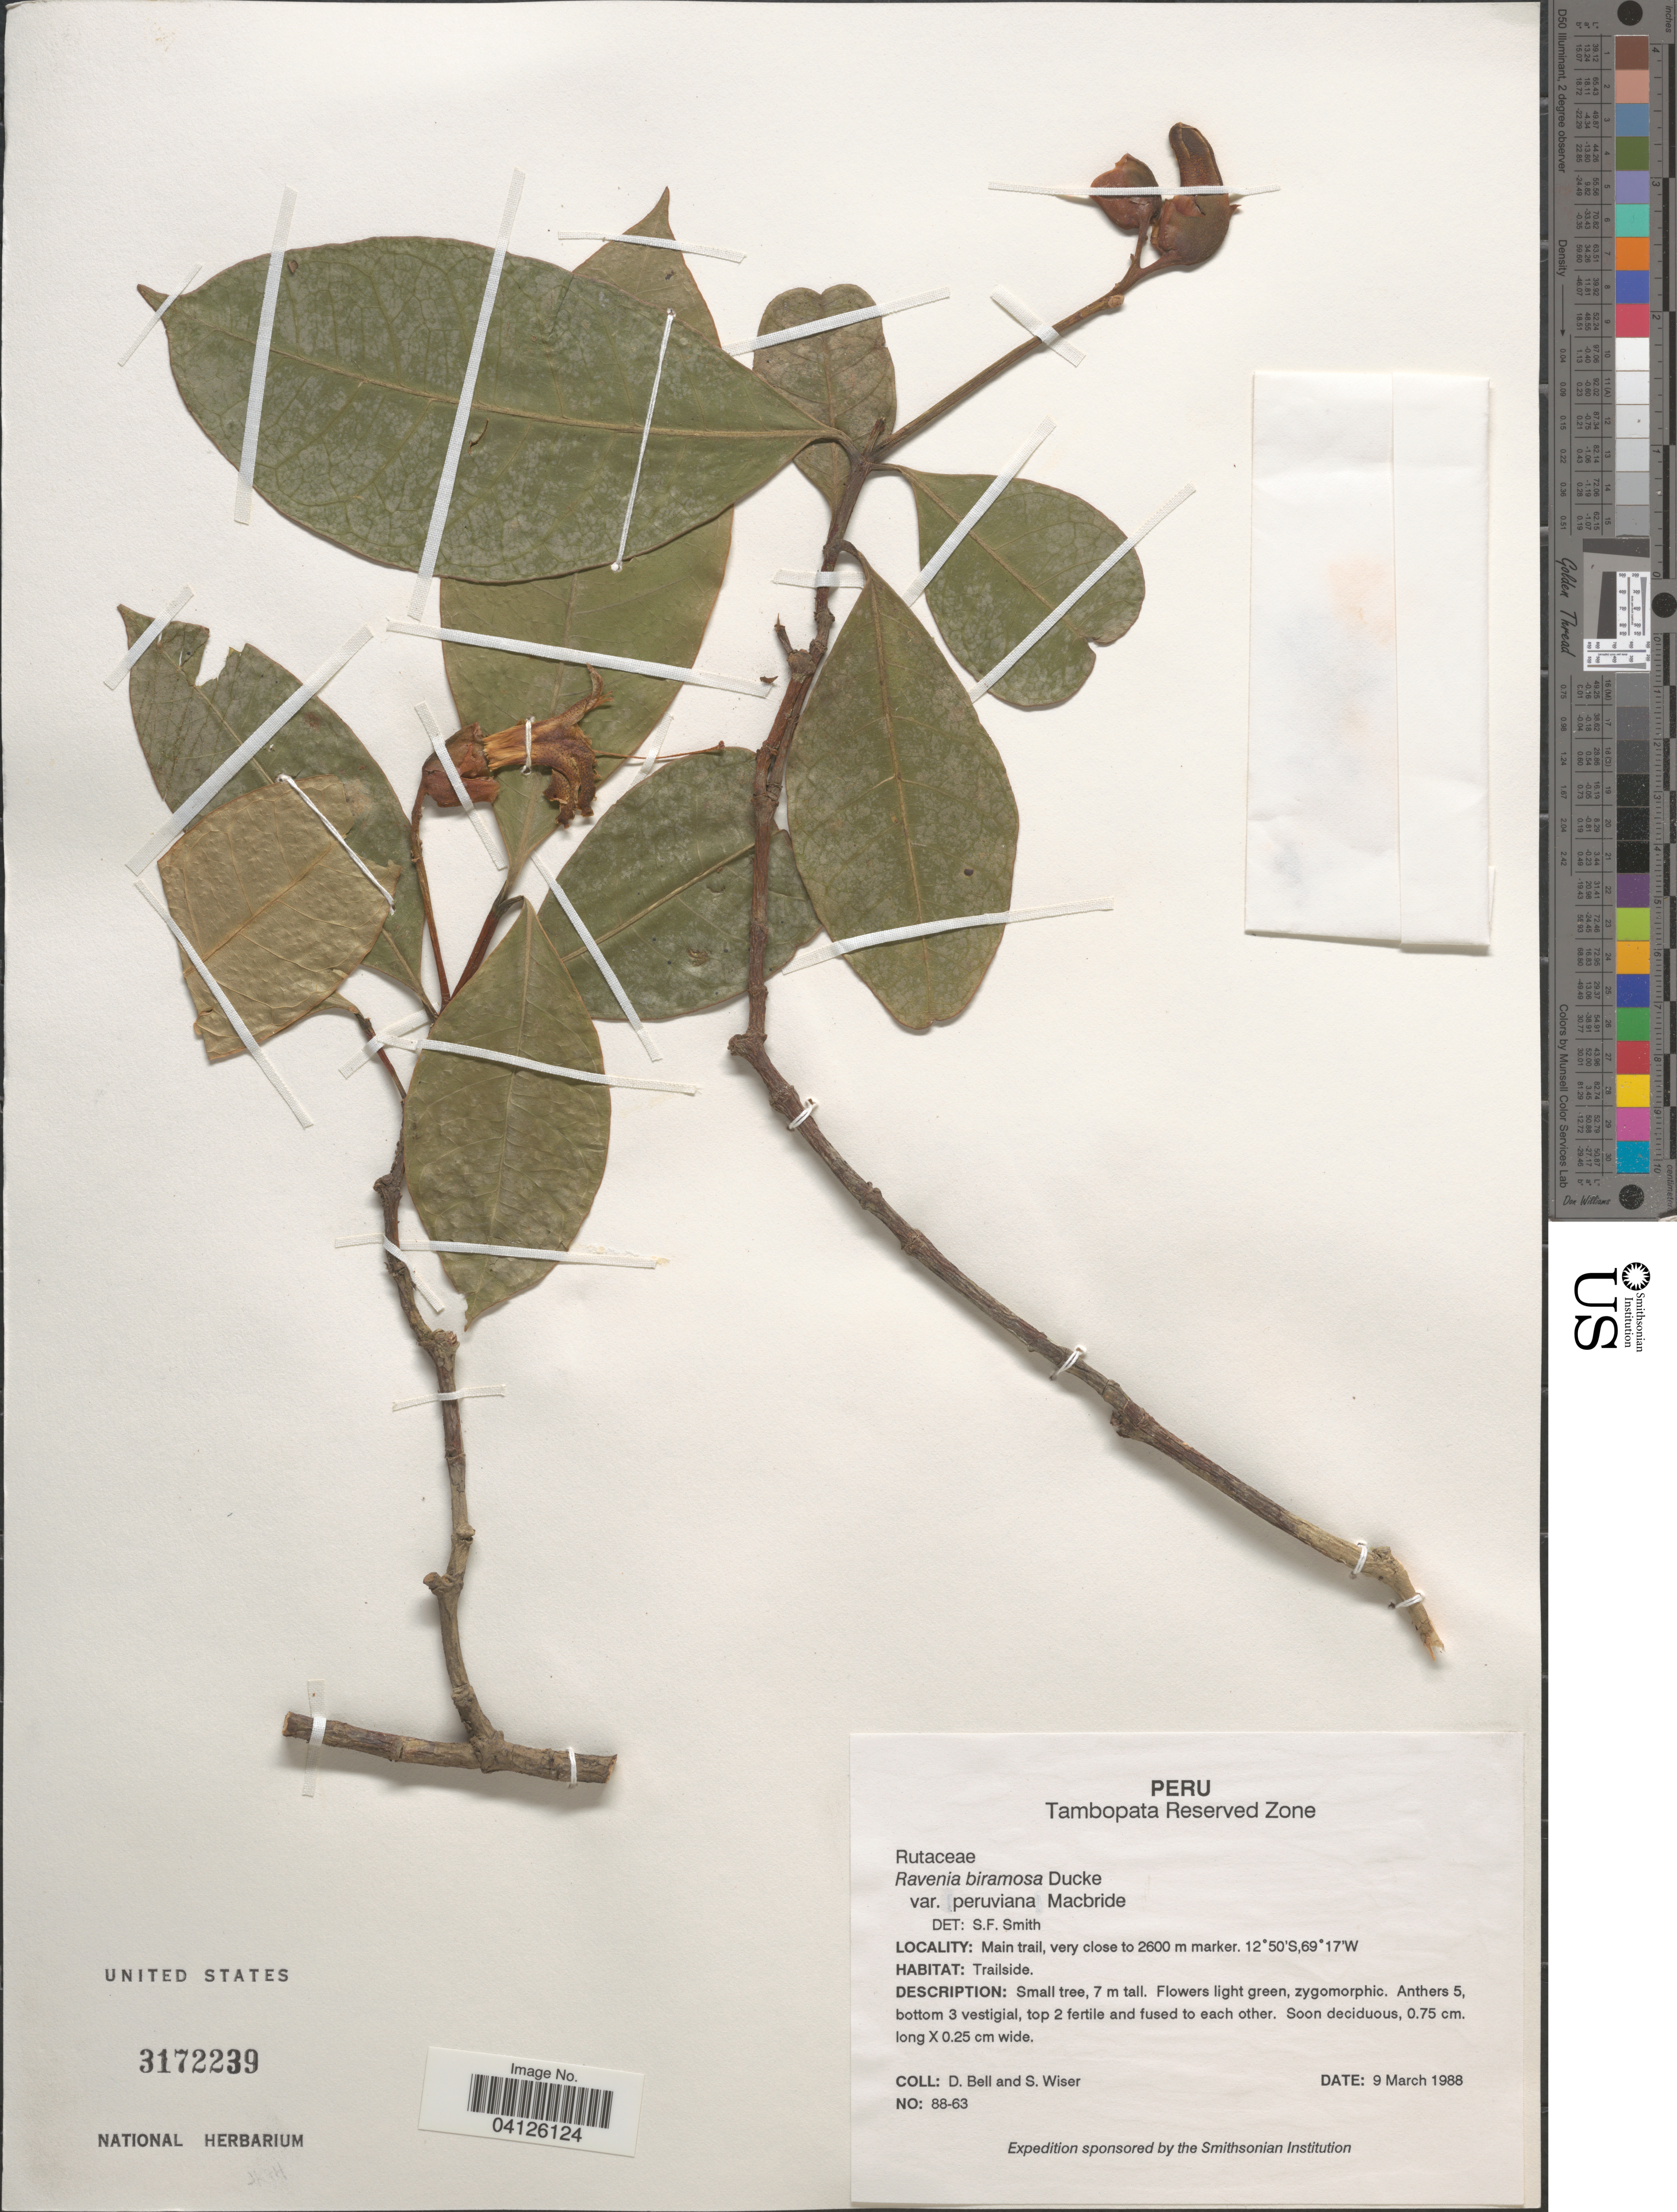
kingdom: Plantae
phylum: Tracheophyta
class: Magnoliopsida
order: Sapindales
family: Rutaceae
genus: Ravenia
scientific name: Ravenia biramosa var. peruviana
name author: J.F. Macbr.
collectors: D. A. Bell & S. Wiser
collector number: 88-63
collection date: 1988-03-09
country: Peru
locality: Tambopata Reserved Zone. Main trail, very close to 2600 m marker.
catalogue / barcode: US 3172239